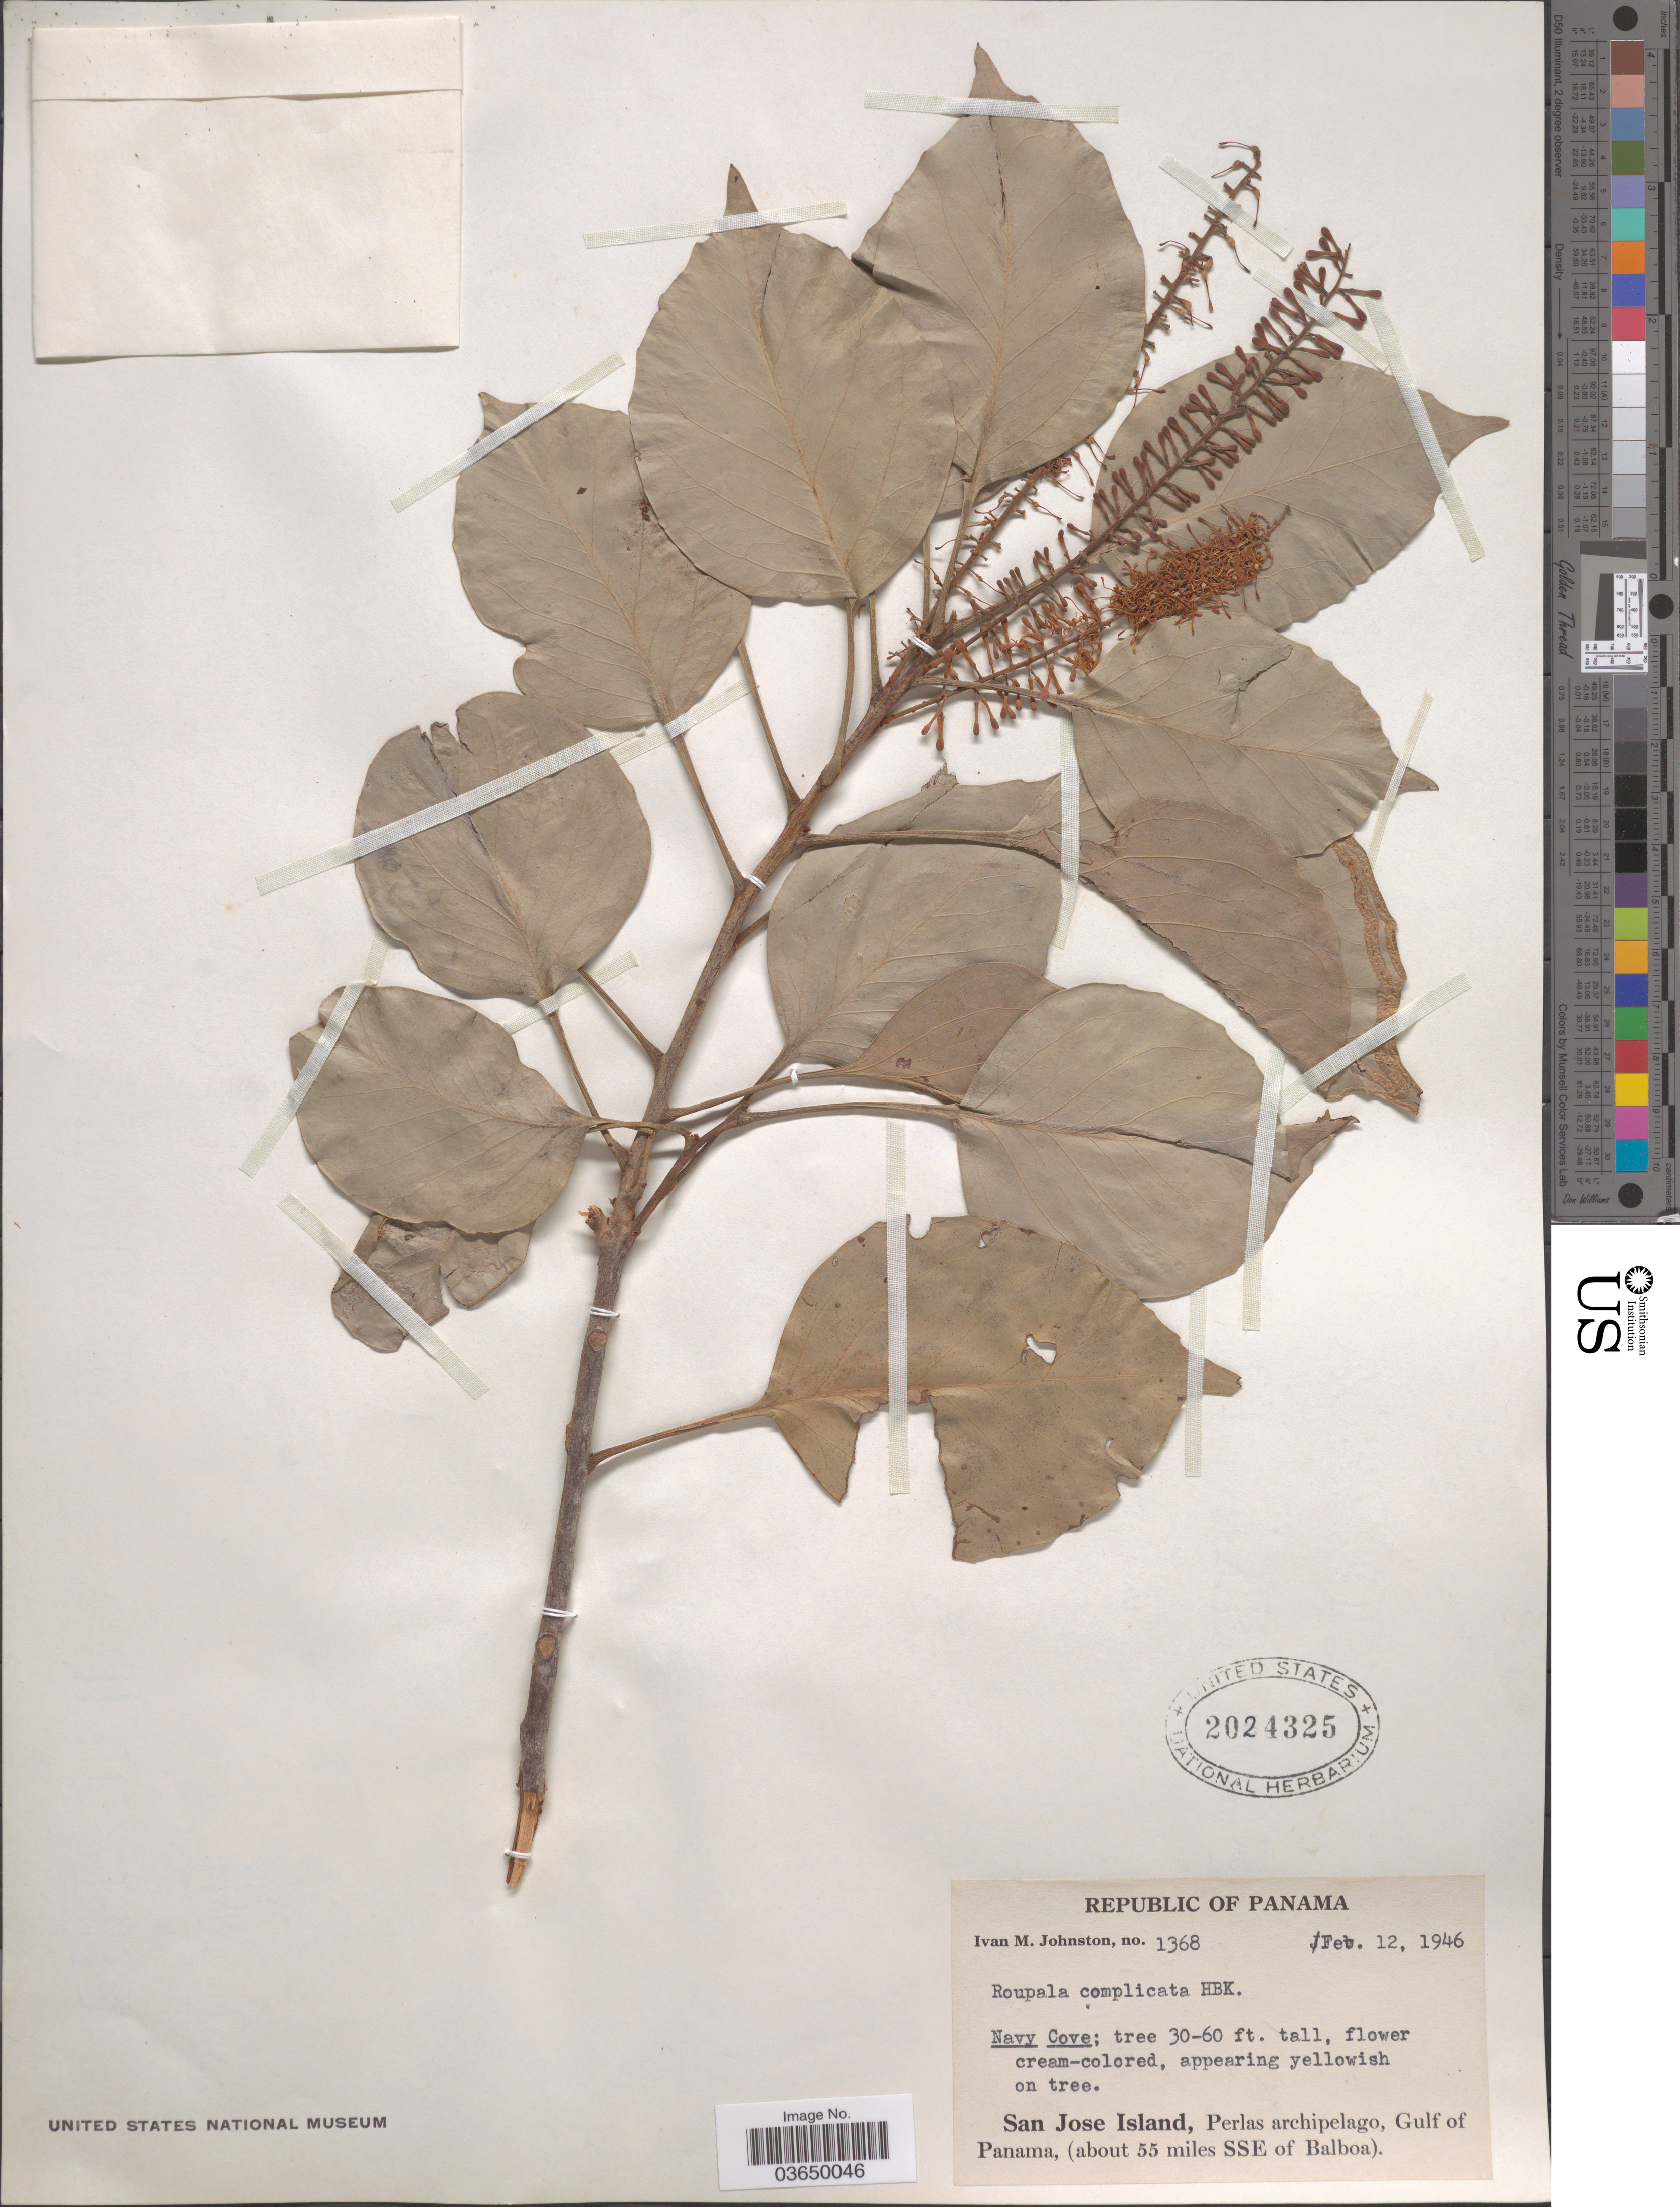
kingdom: Plantae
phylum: Tracheophyta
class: Magnoliopsida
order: Proteales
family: Proteaceae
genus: Roupala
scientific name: Roupala montana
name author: Aubl.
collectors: I.M. Johnston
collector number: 1368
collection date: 1946-02-12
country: Panama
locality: Navy Cove. San Jose Island, Perlas archipelago, Gulf of Panama, (about 55 miles SSE of Balboa).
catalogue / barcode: US 2024325